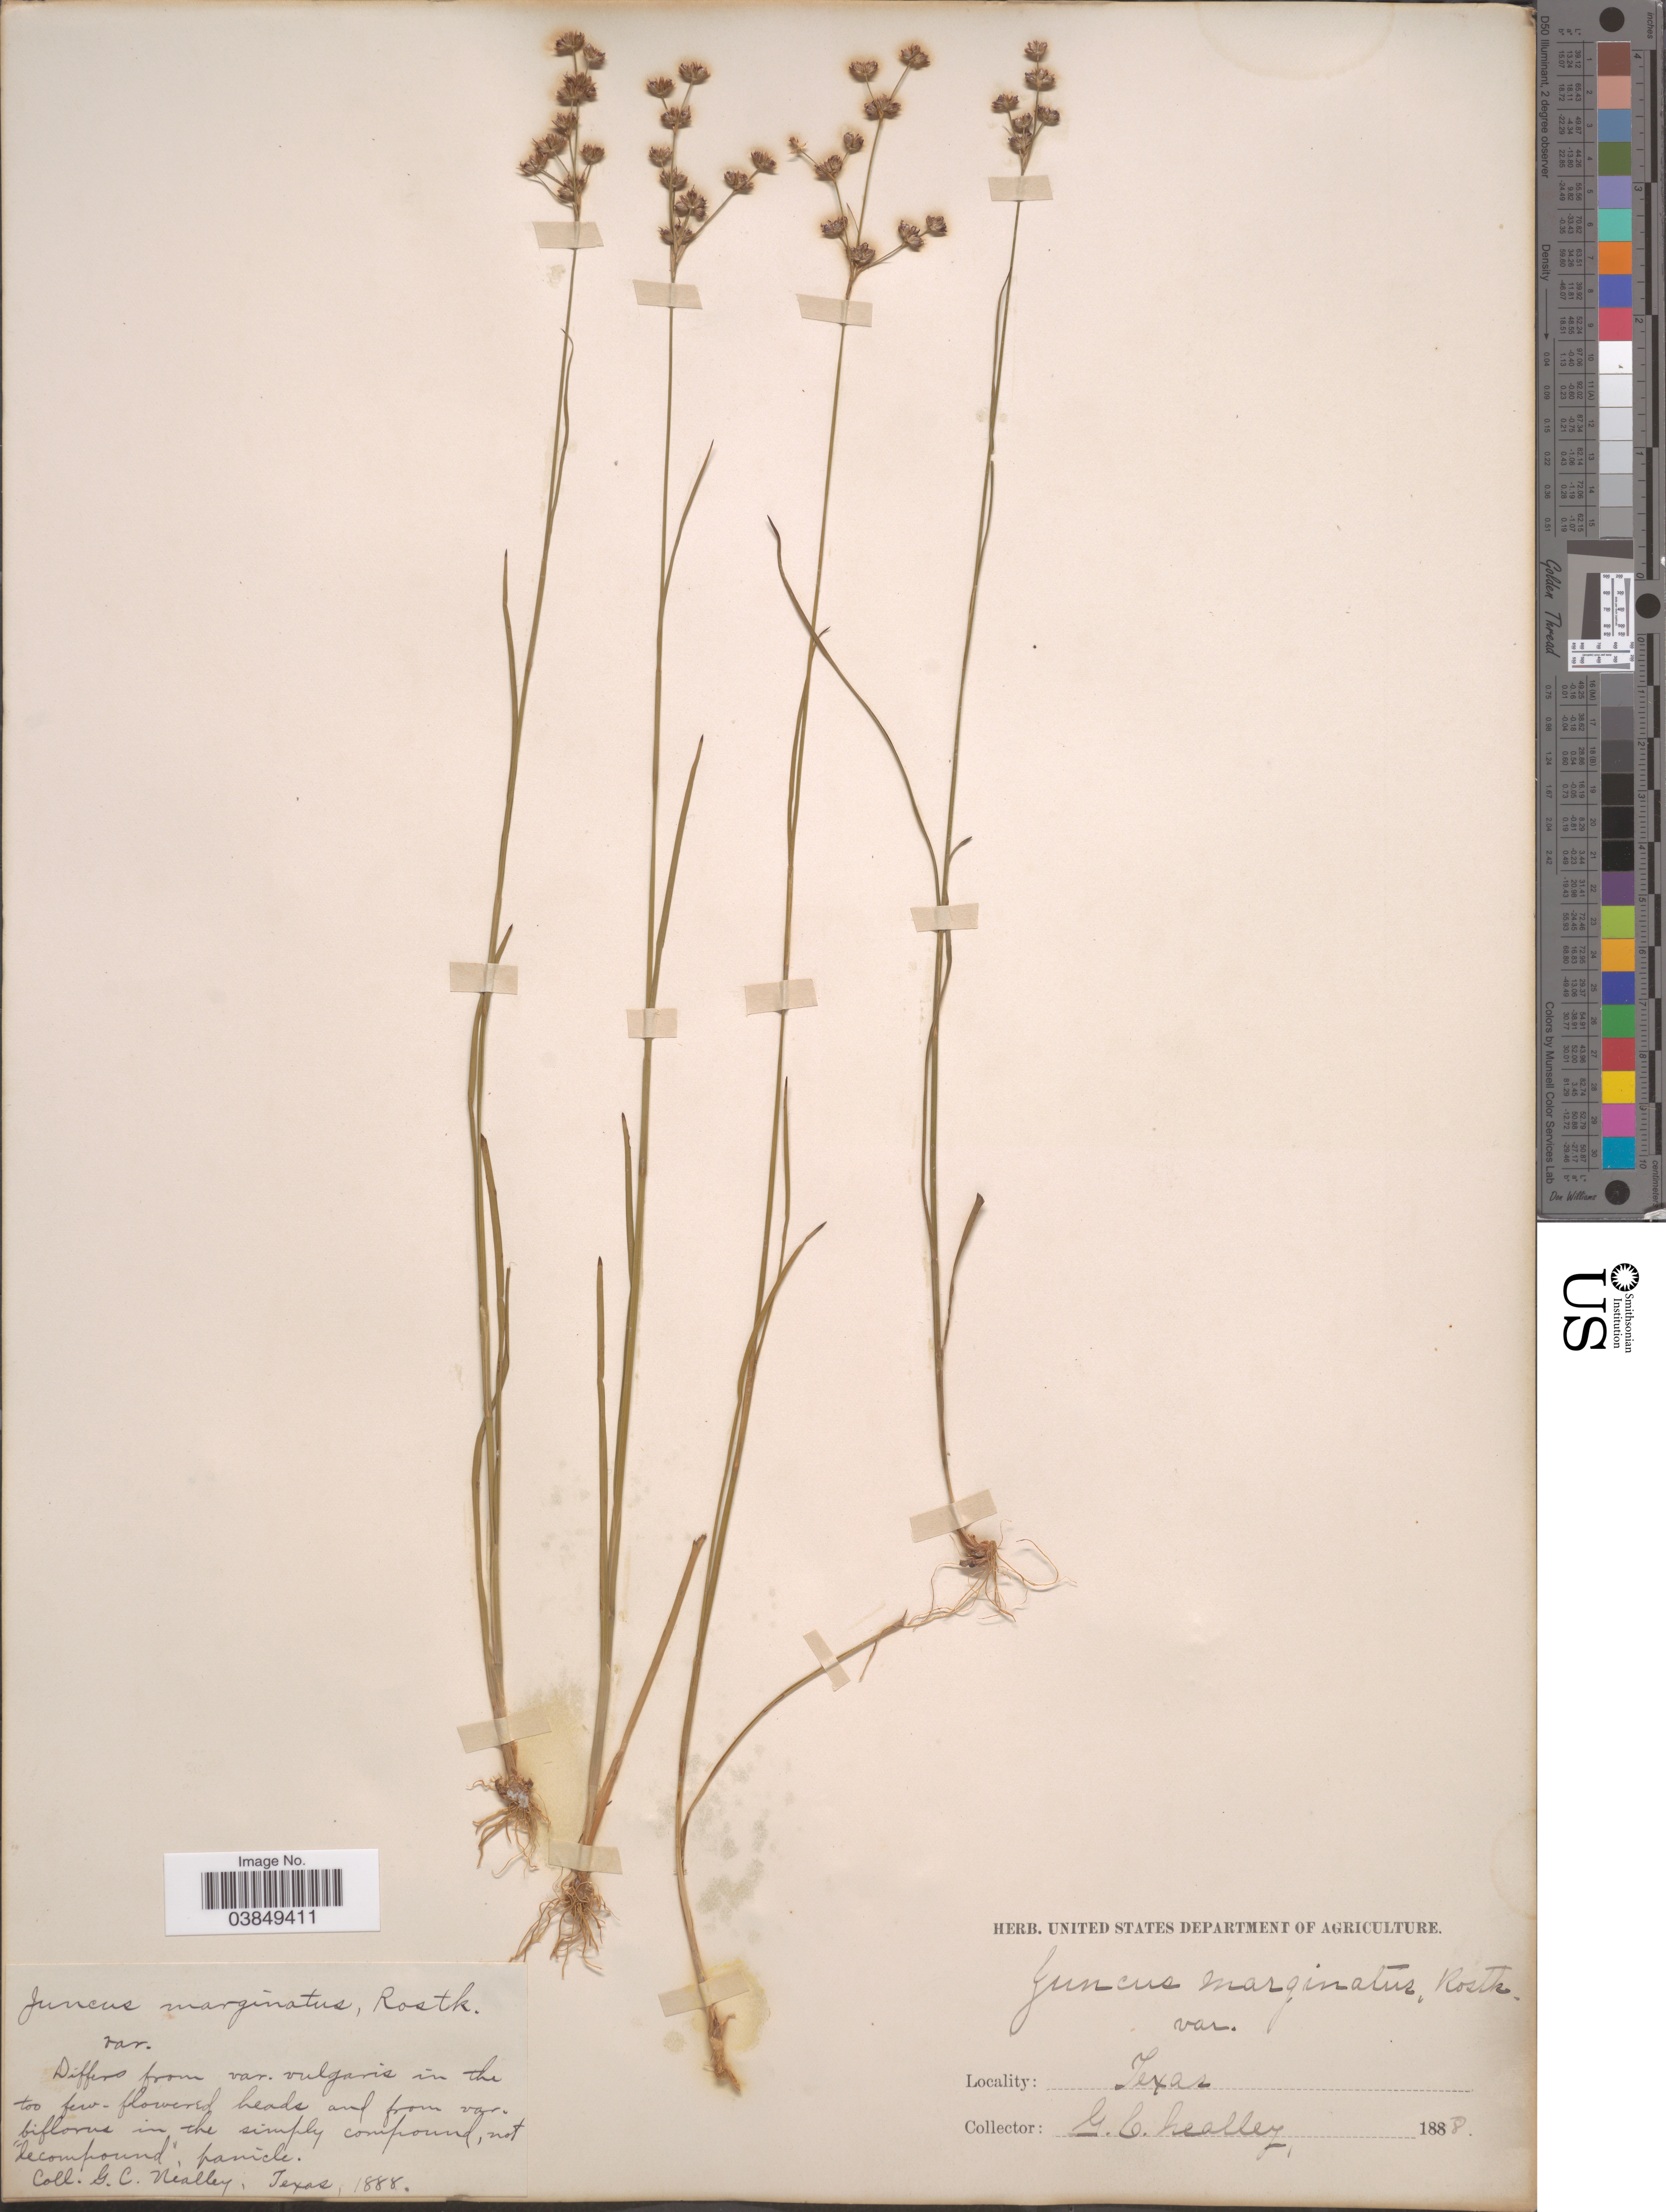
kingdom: Plantae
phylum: Tracheophyta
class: Liliopsida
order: Poales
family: Juncaceae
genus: Juncus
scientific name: Juncus aristulatus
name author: Michx.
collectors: G. C. Nealley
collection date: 1888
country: United States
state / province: Texas